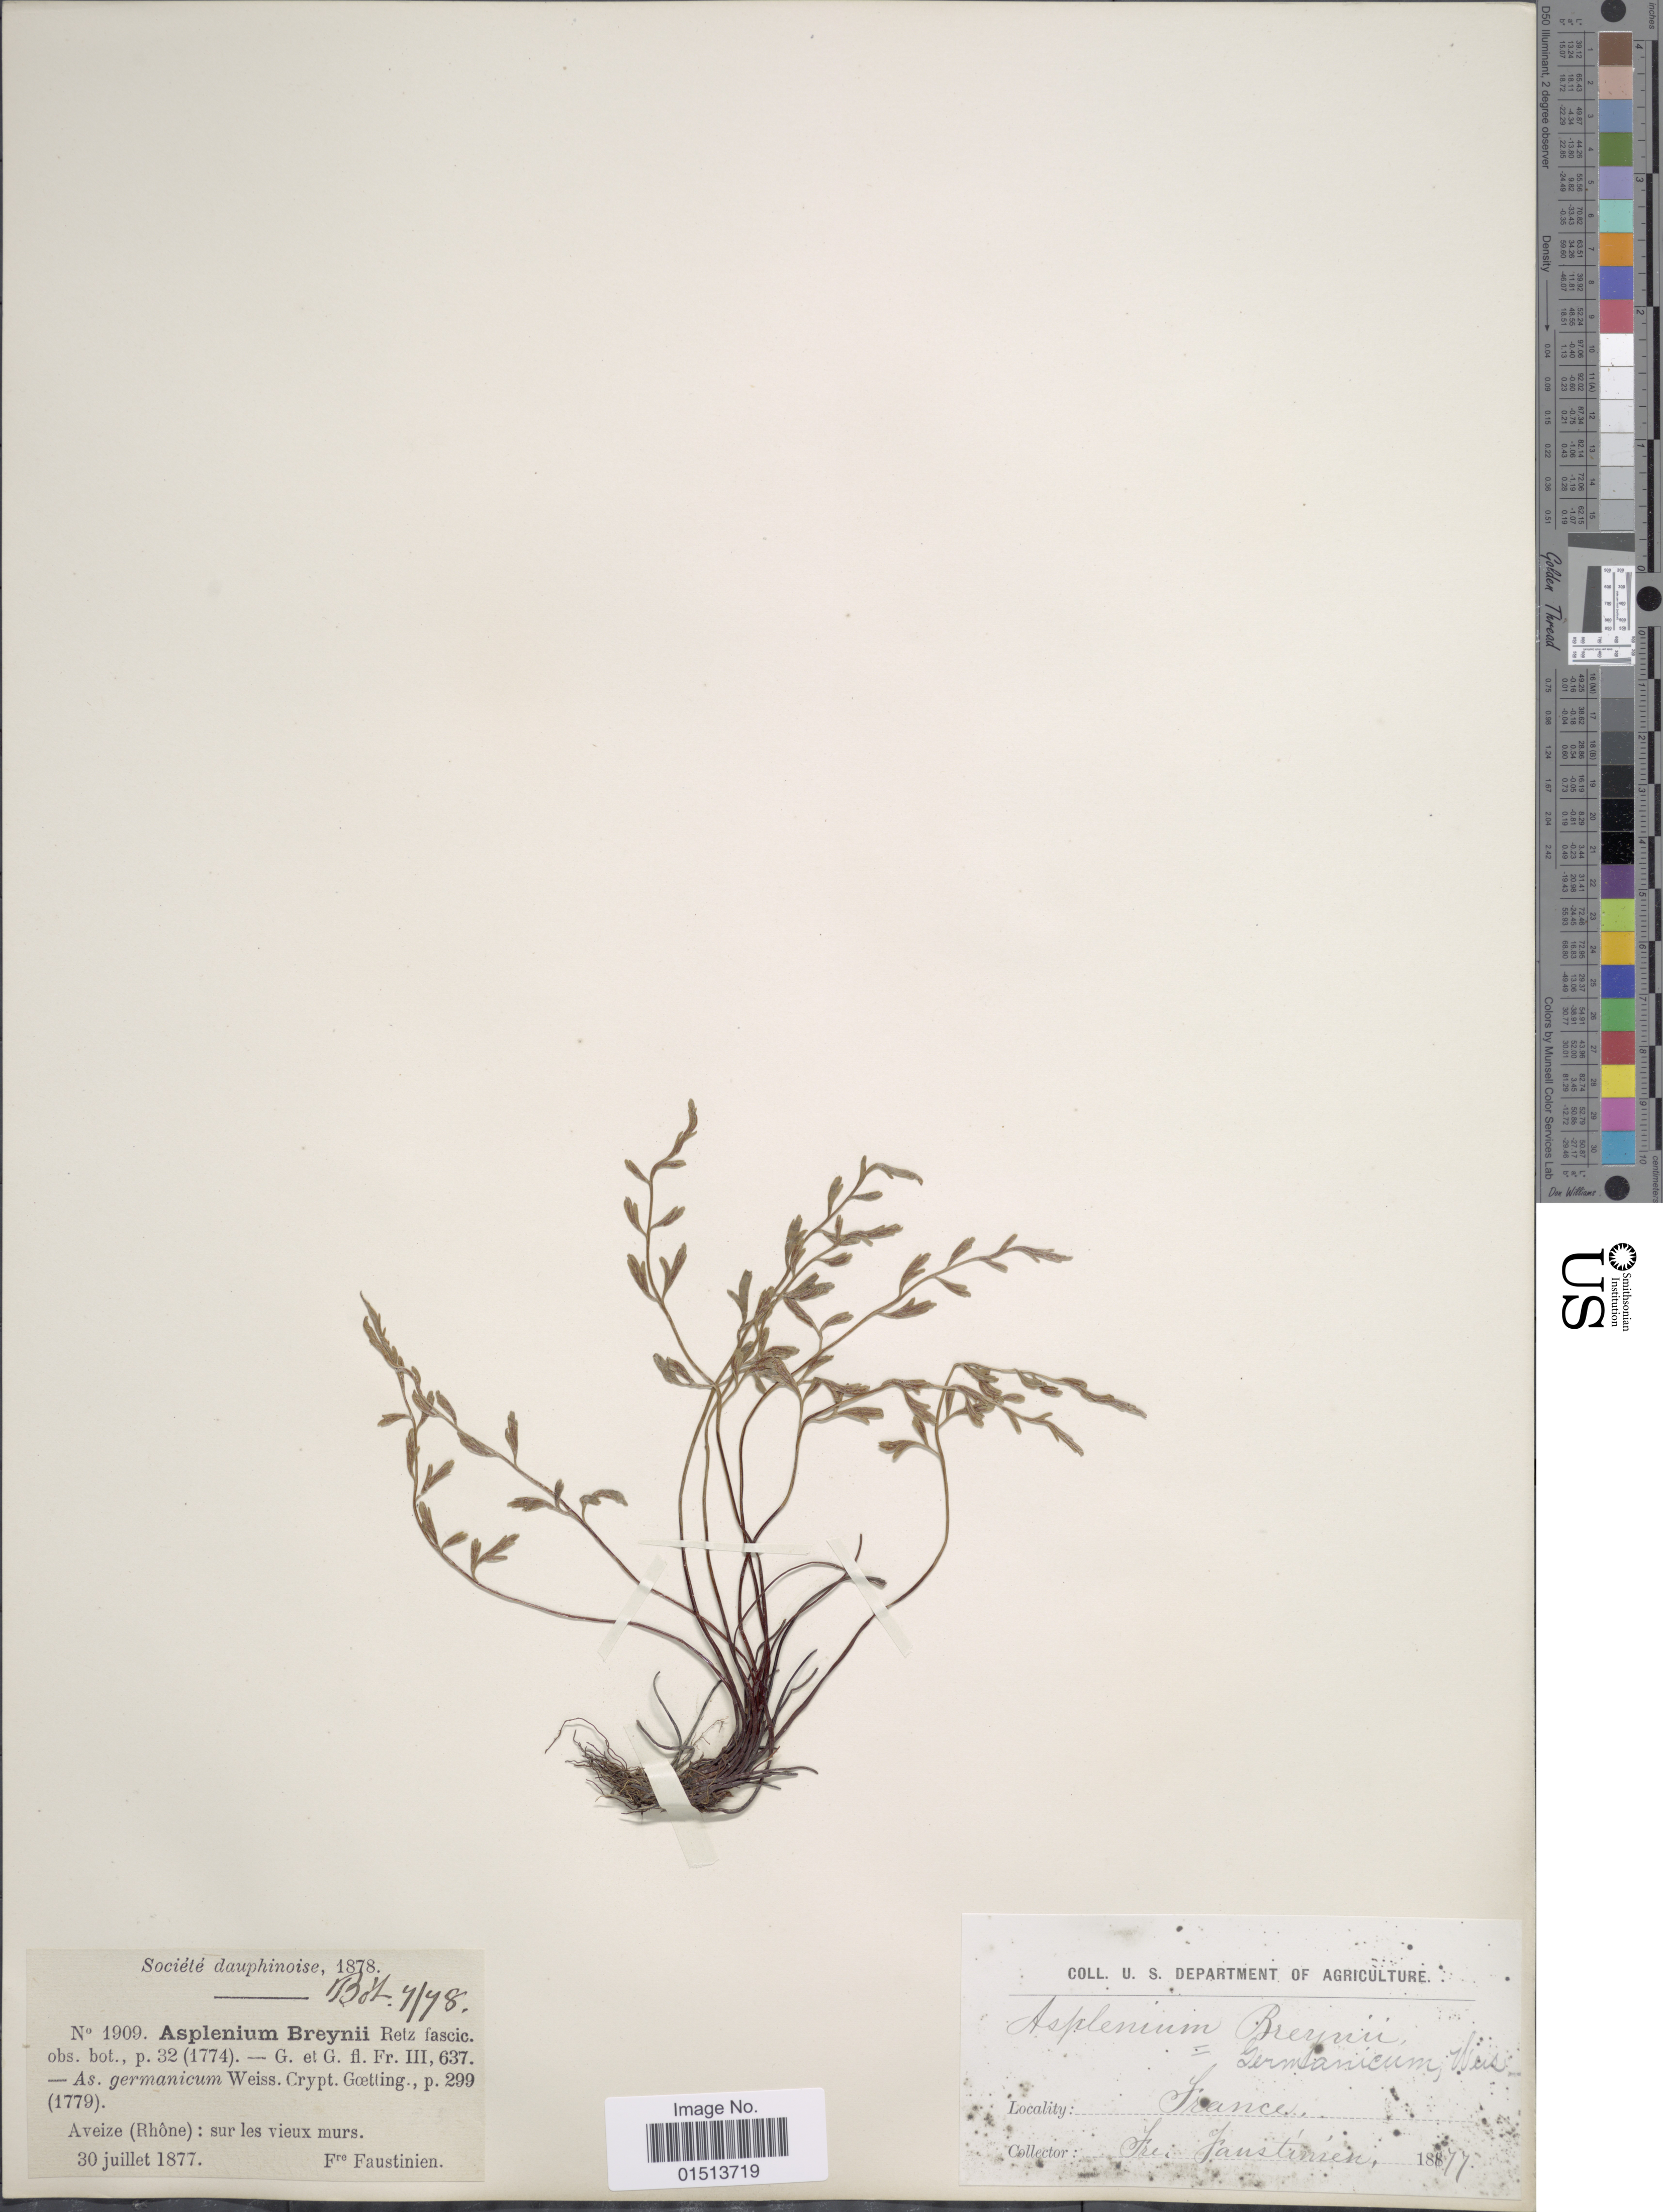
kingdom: Plantae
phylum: Tracheophyta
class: Polypodiopsida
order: Polypodiales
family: Aspleniaceae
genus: Asplenium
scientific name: Asplenium alternifolium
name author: Jacq.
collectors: F. Faustinien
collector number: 1909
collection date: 1877-07-30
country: France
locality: Aveize (Rhône): sur les vieux murs.